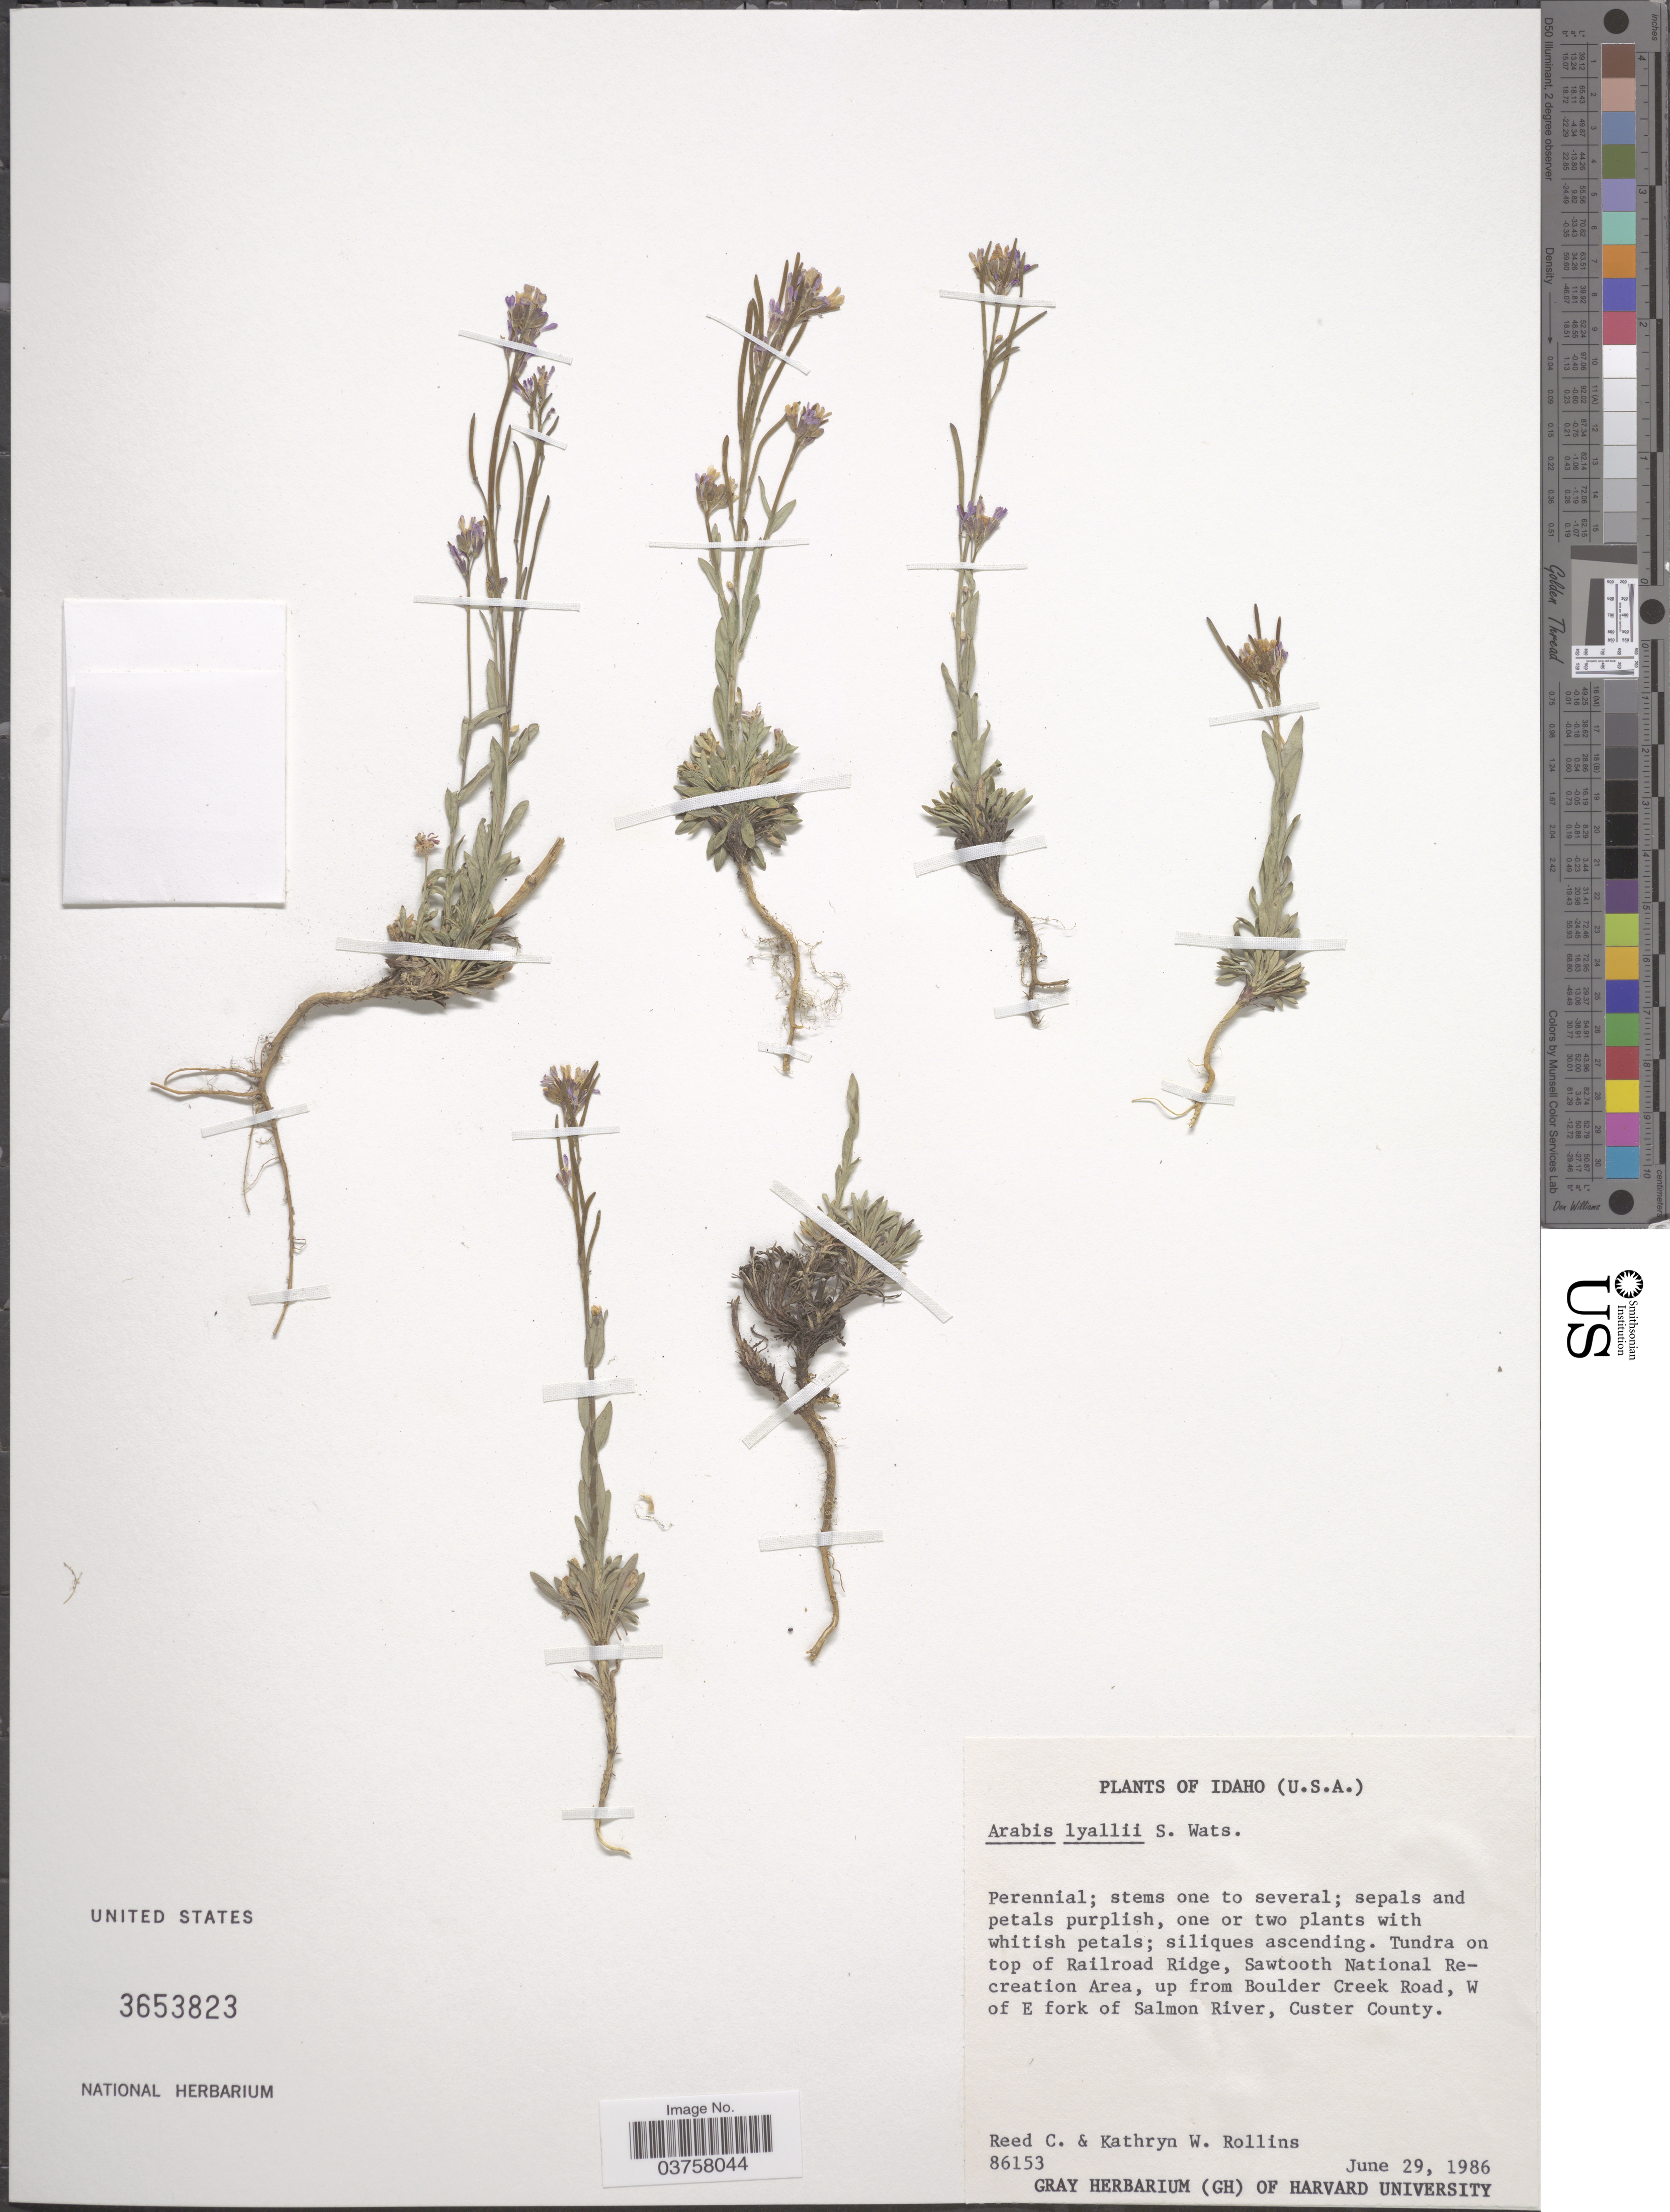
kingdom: Plantae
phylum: Tracheophyta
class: Magnoliopsida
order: Brassicales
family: Brassicaceae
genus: Arabis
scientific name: Arabis lyallii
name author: S. Watson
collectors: R. C. Rollins & K. W. Rollins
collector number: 86153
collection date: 1986-06-29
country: United States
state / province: Idaho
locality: Tundra on top of Railroad Ridge, Sawtooth National Recreation Area, up from Boulder Creek Rd., W of E fork of the Salmon River, Custer County.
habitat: tundra on top of ridge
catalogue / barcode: US 3653823